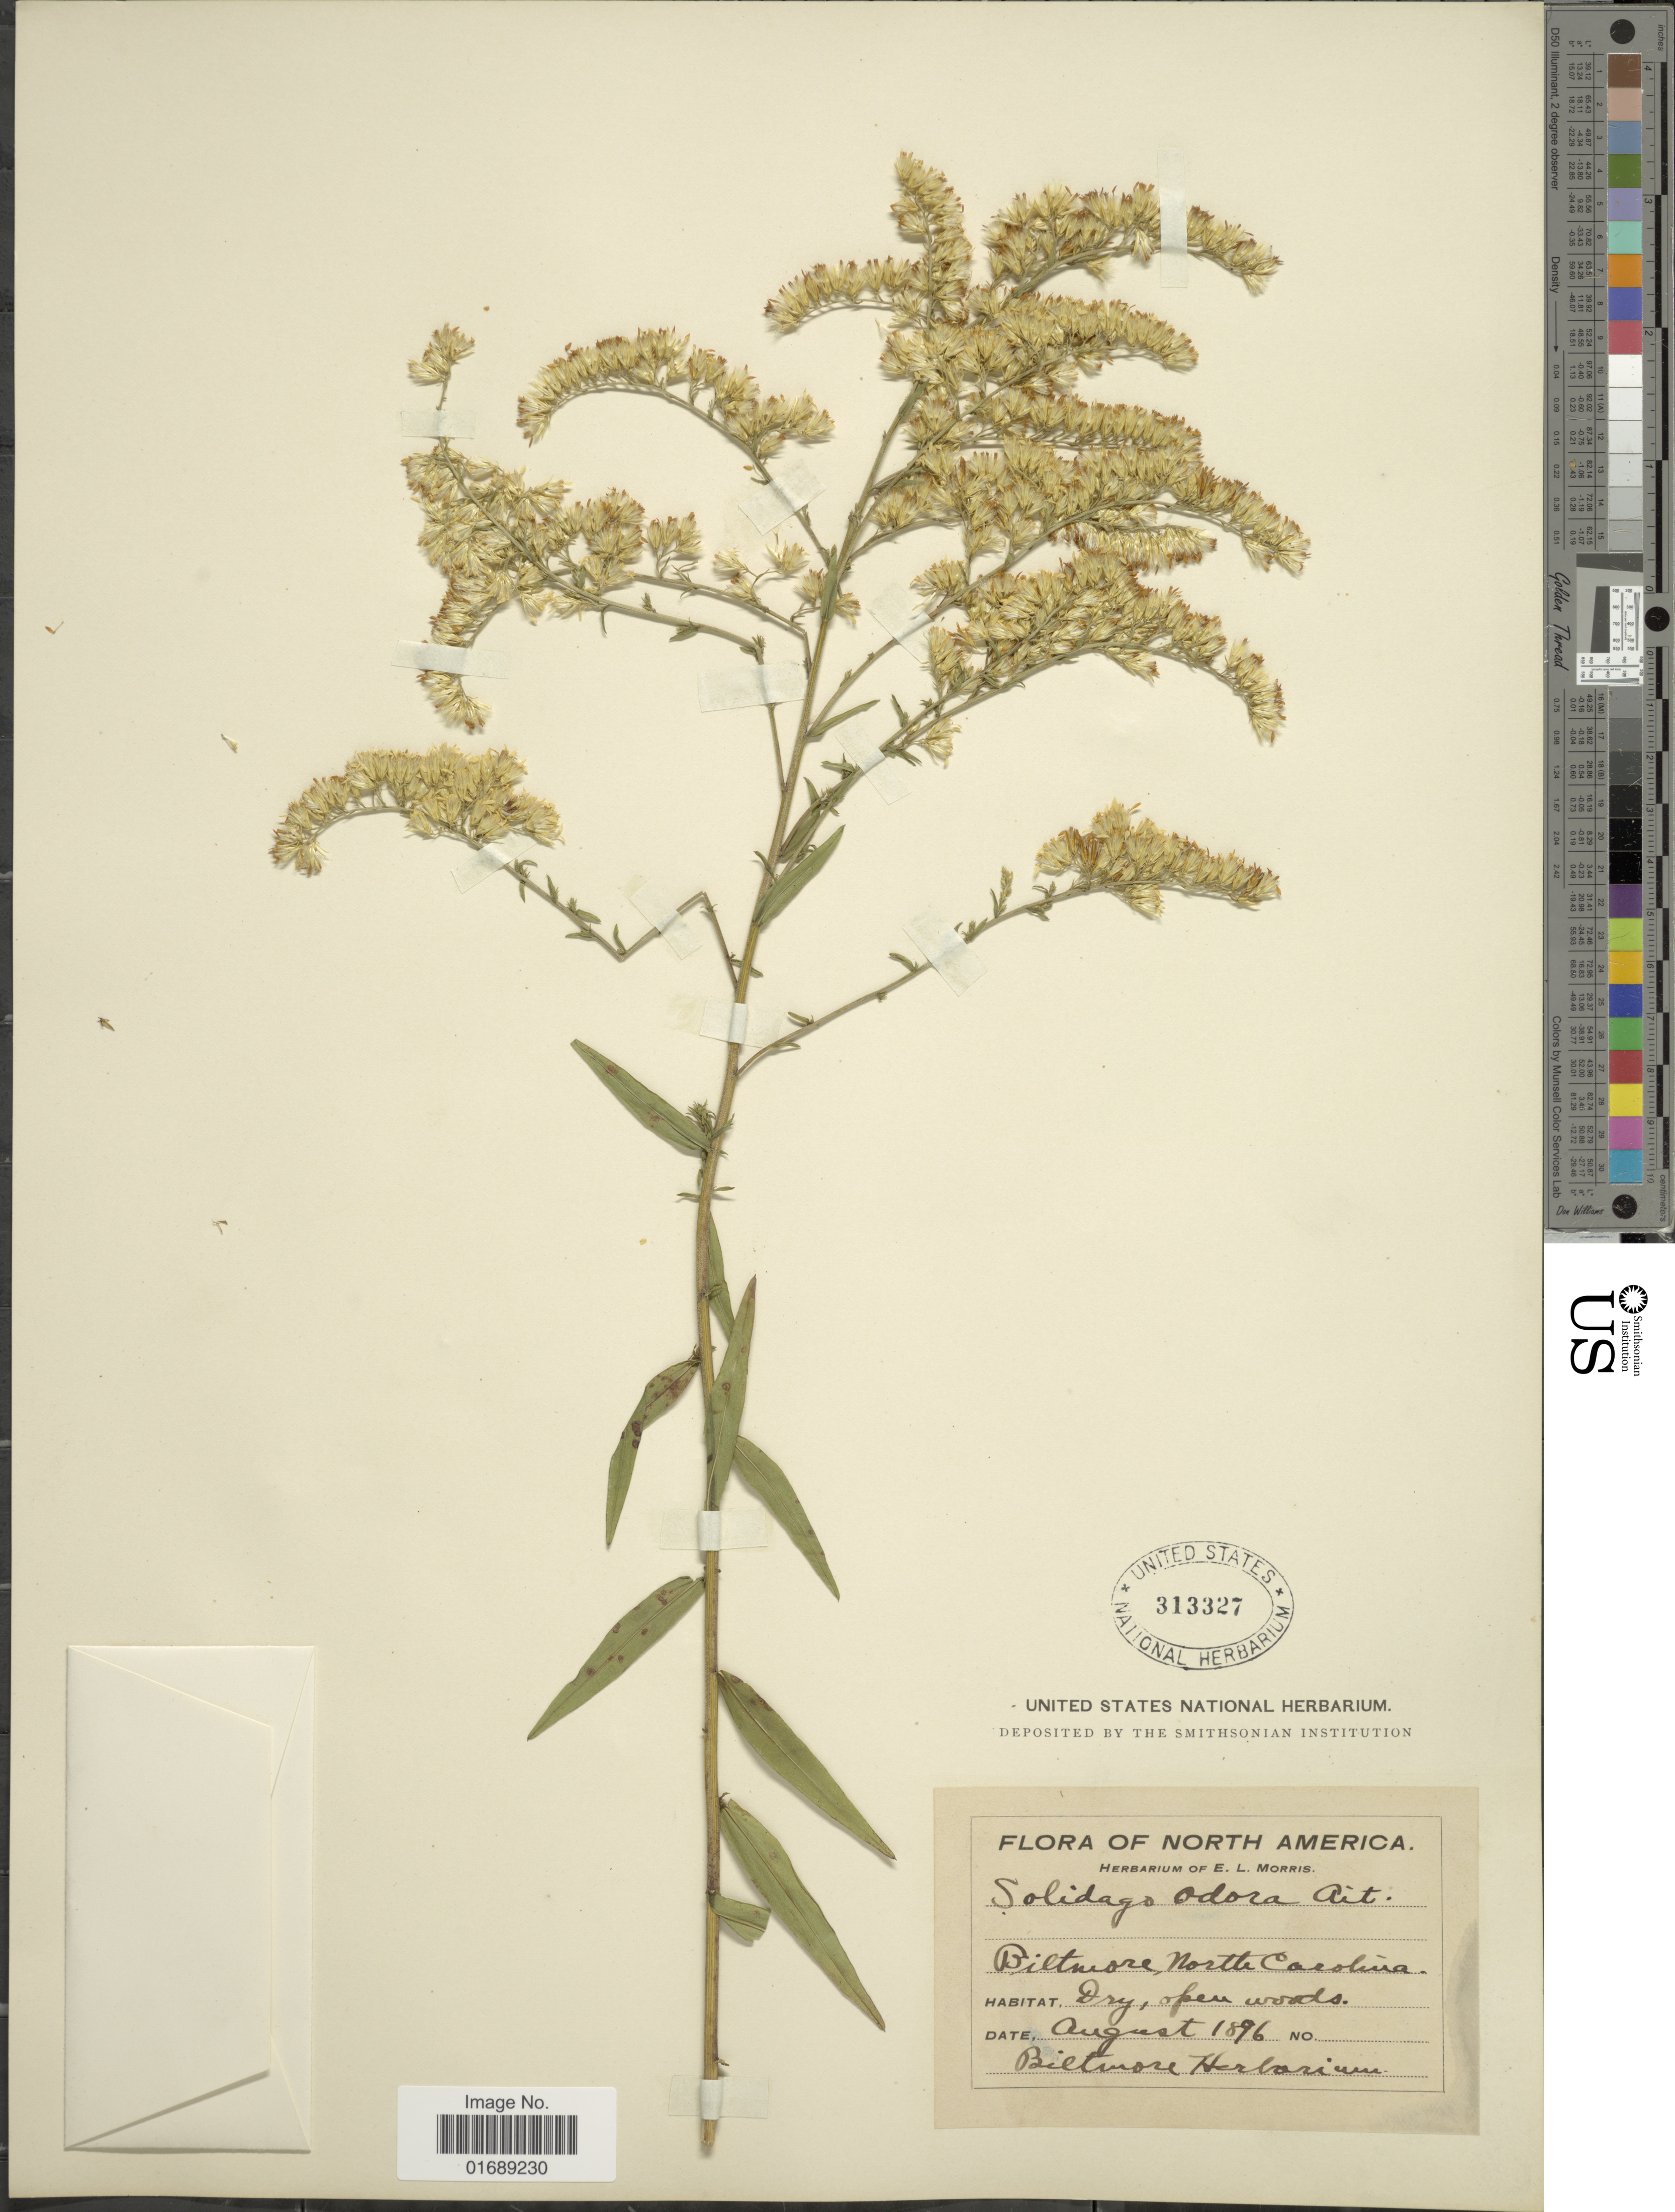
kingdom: Plantae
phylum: Tracheophyta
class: Magnoliopsida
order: Asterales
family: Asteraceae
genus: Solidago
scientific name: Solidago odora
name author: Aiton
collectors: ex herb. Biltmore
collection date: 1896-08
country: United States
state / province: North Carolina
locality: Biltmore,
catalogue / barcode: US 313327